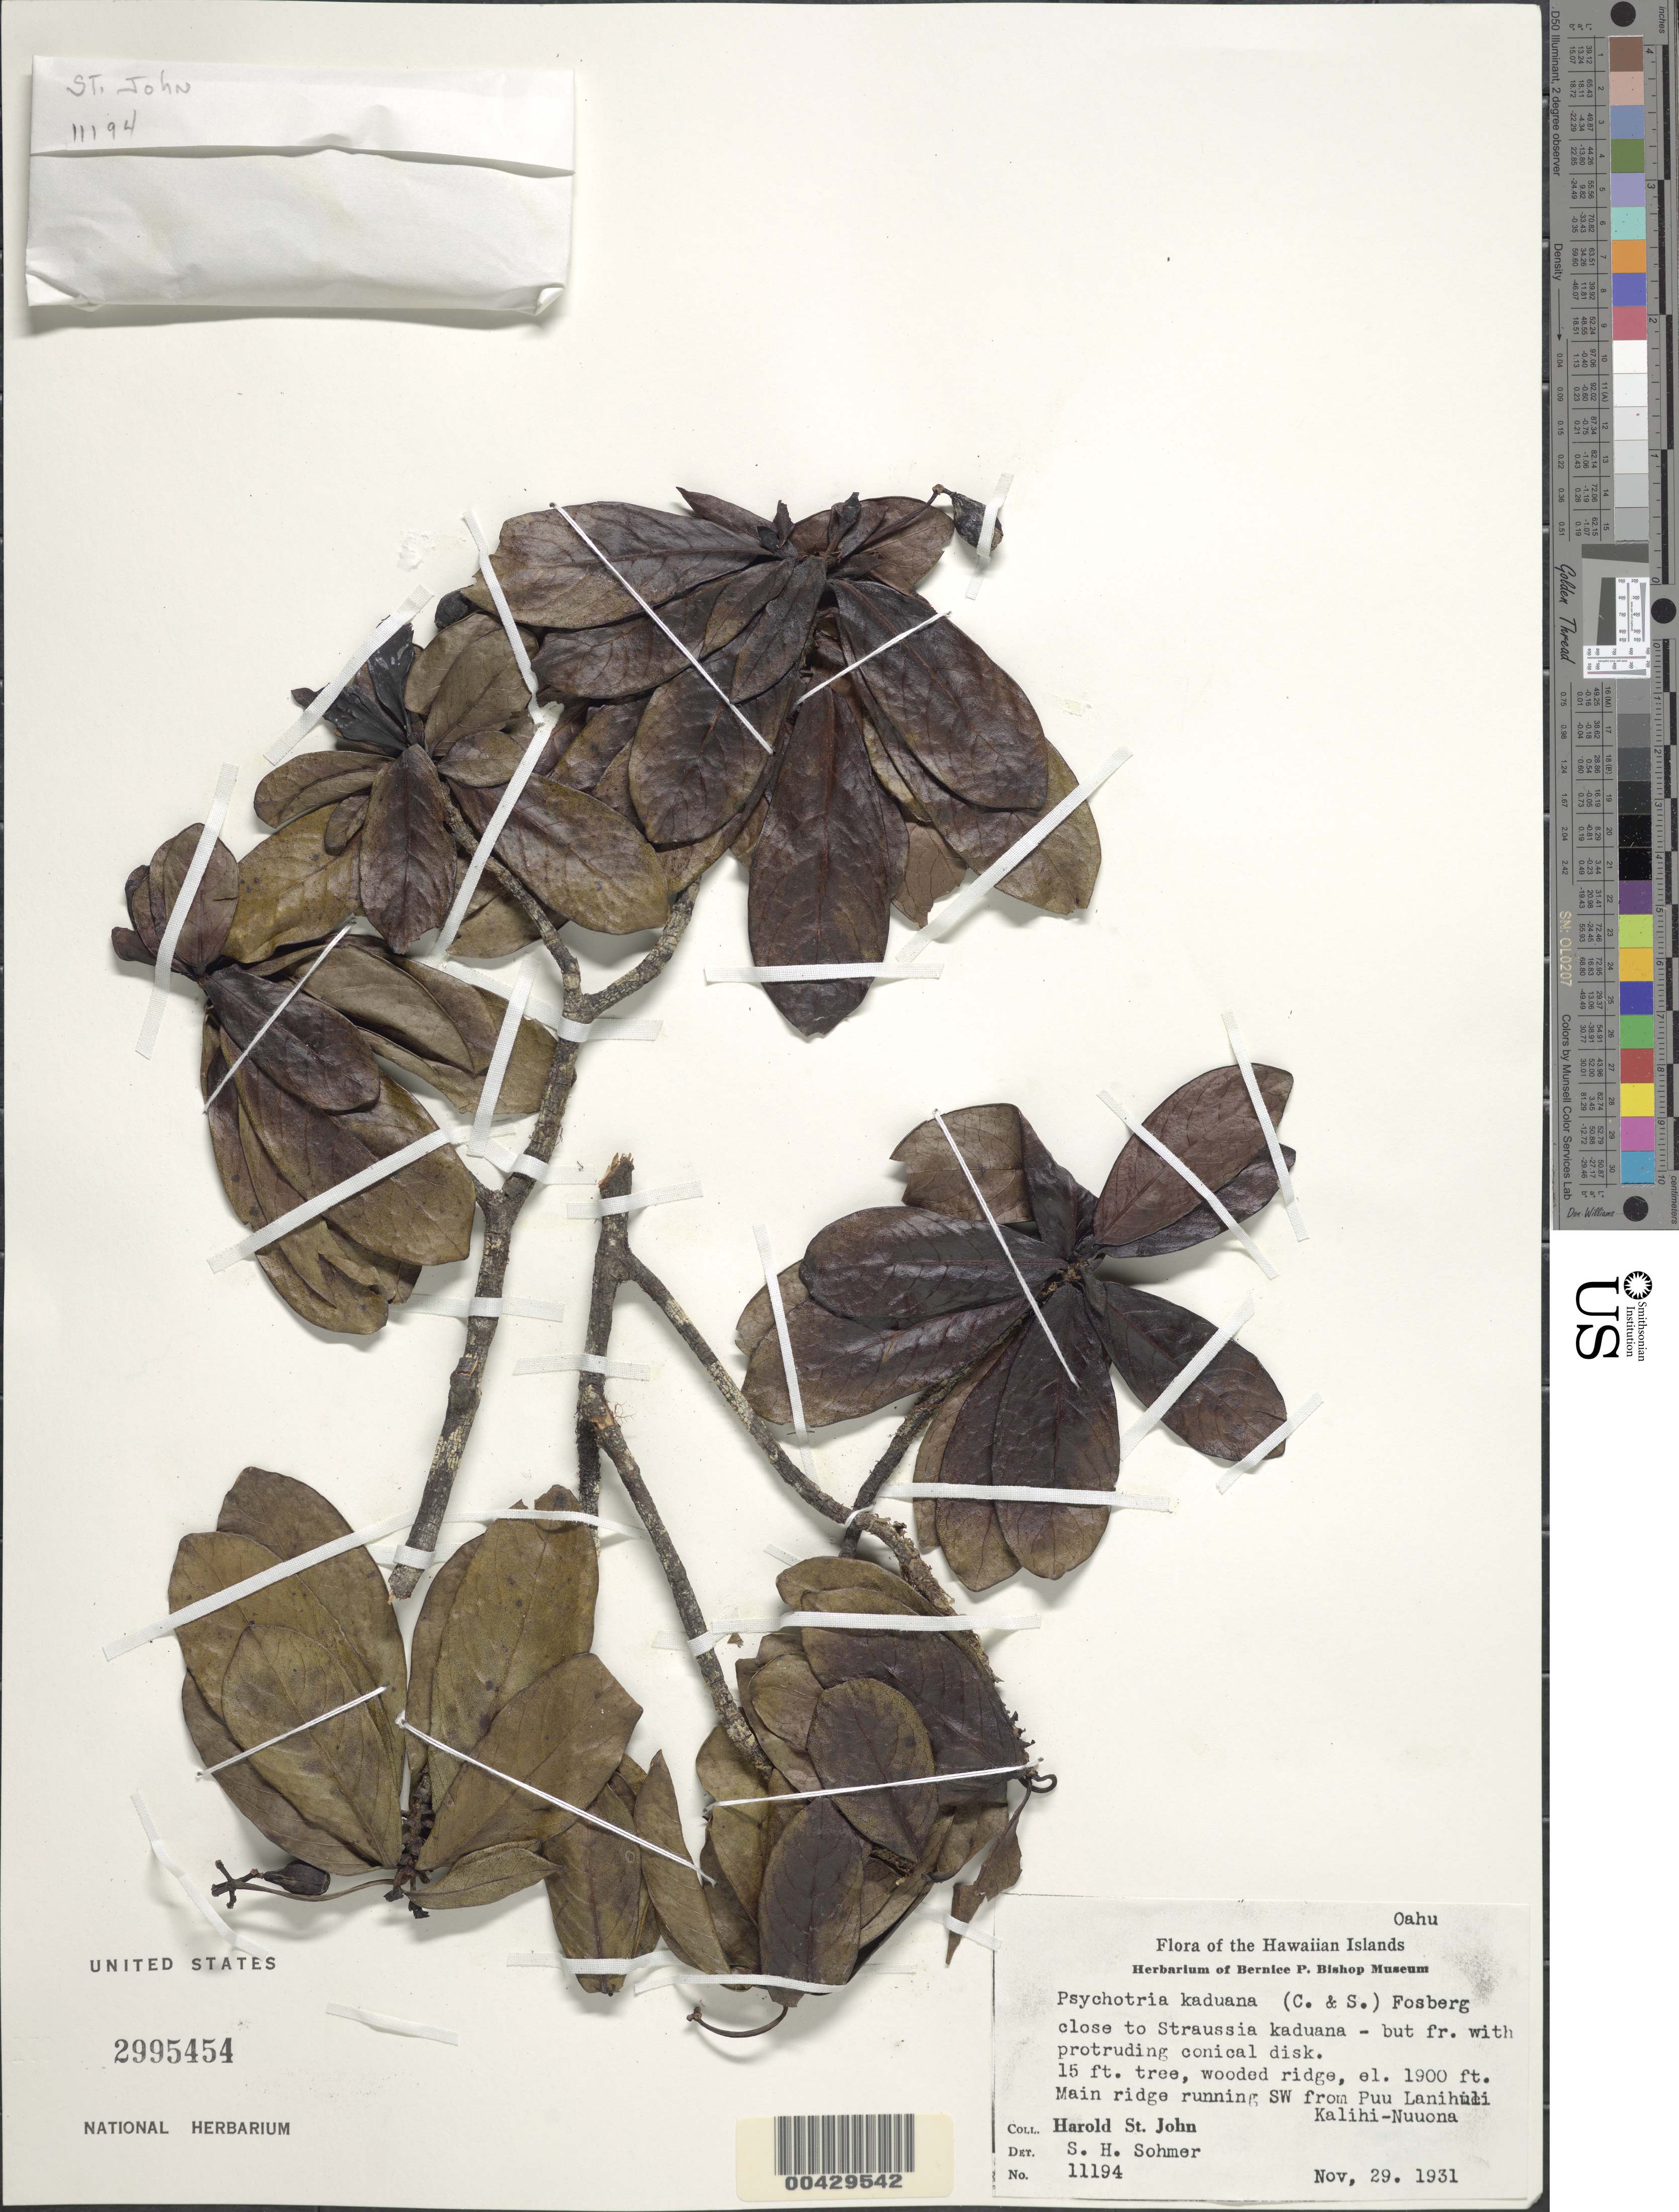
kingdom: Plantae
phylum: Tracheophyta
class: Magnoliopsida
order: Gentianales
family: Rubiaceae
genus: Psychotria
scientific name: Psychotria kaduana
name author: (Cham. & Schltdl.) Fosberg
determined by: Sohmer, S. H.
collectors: H. St. John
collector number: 11194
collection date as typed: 29 Nov 1931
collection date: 1931-11-29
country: United States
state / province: Hawaii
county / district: Honolulu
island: Oahu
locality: Main ridge running southwest from Puu Lanihuli, Kalihi-Nuuona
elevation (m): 579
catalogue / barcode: US 2995454